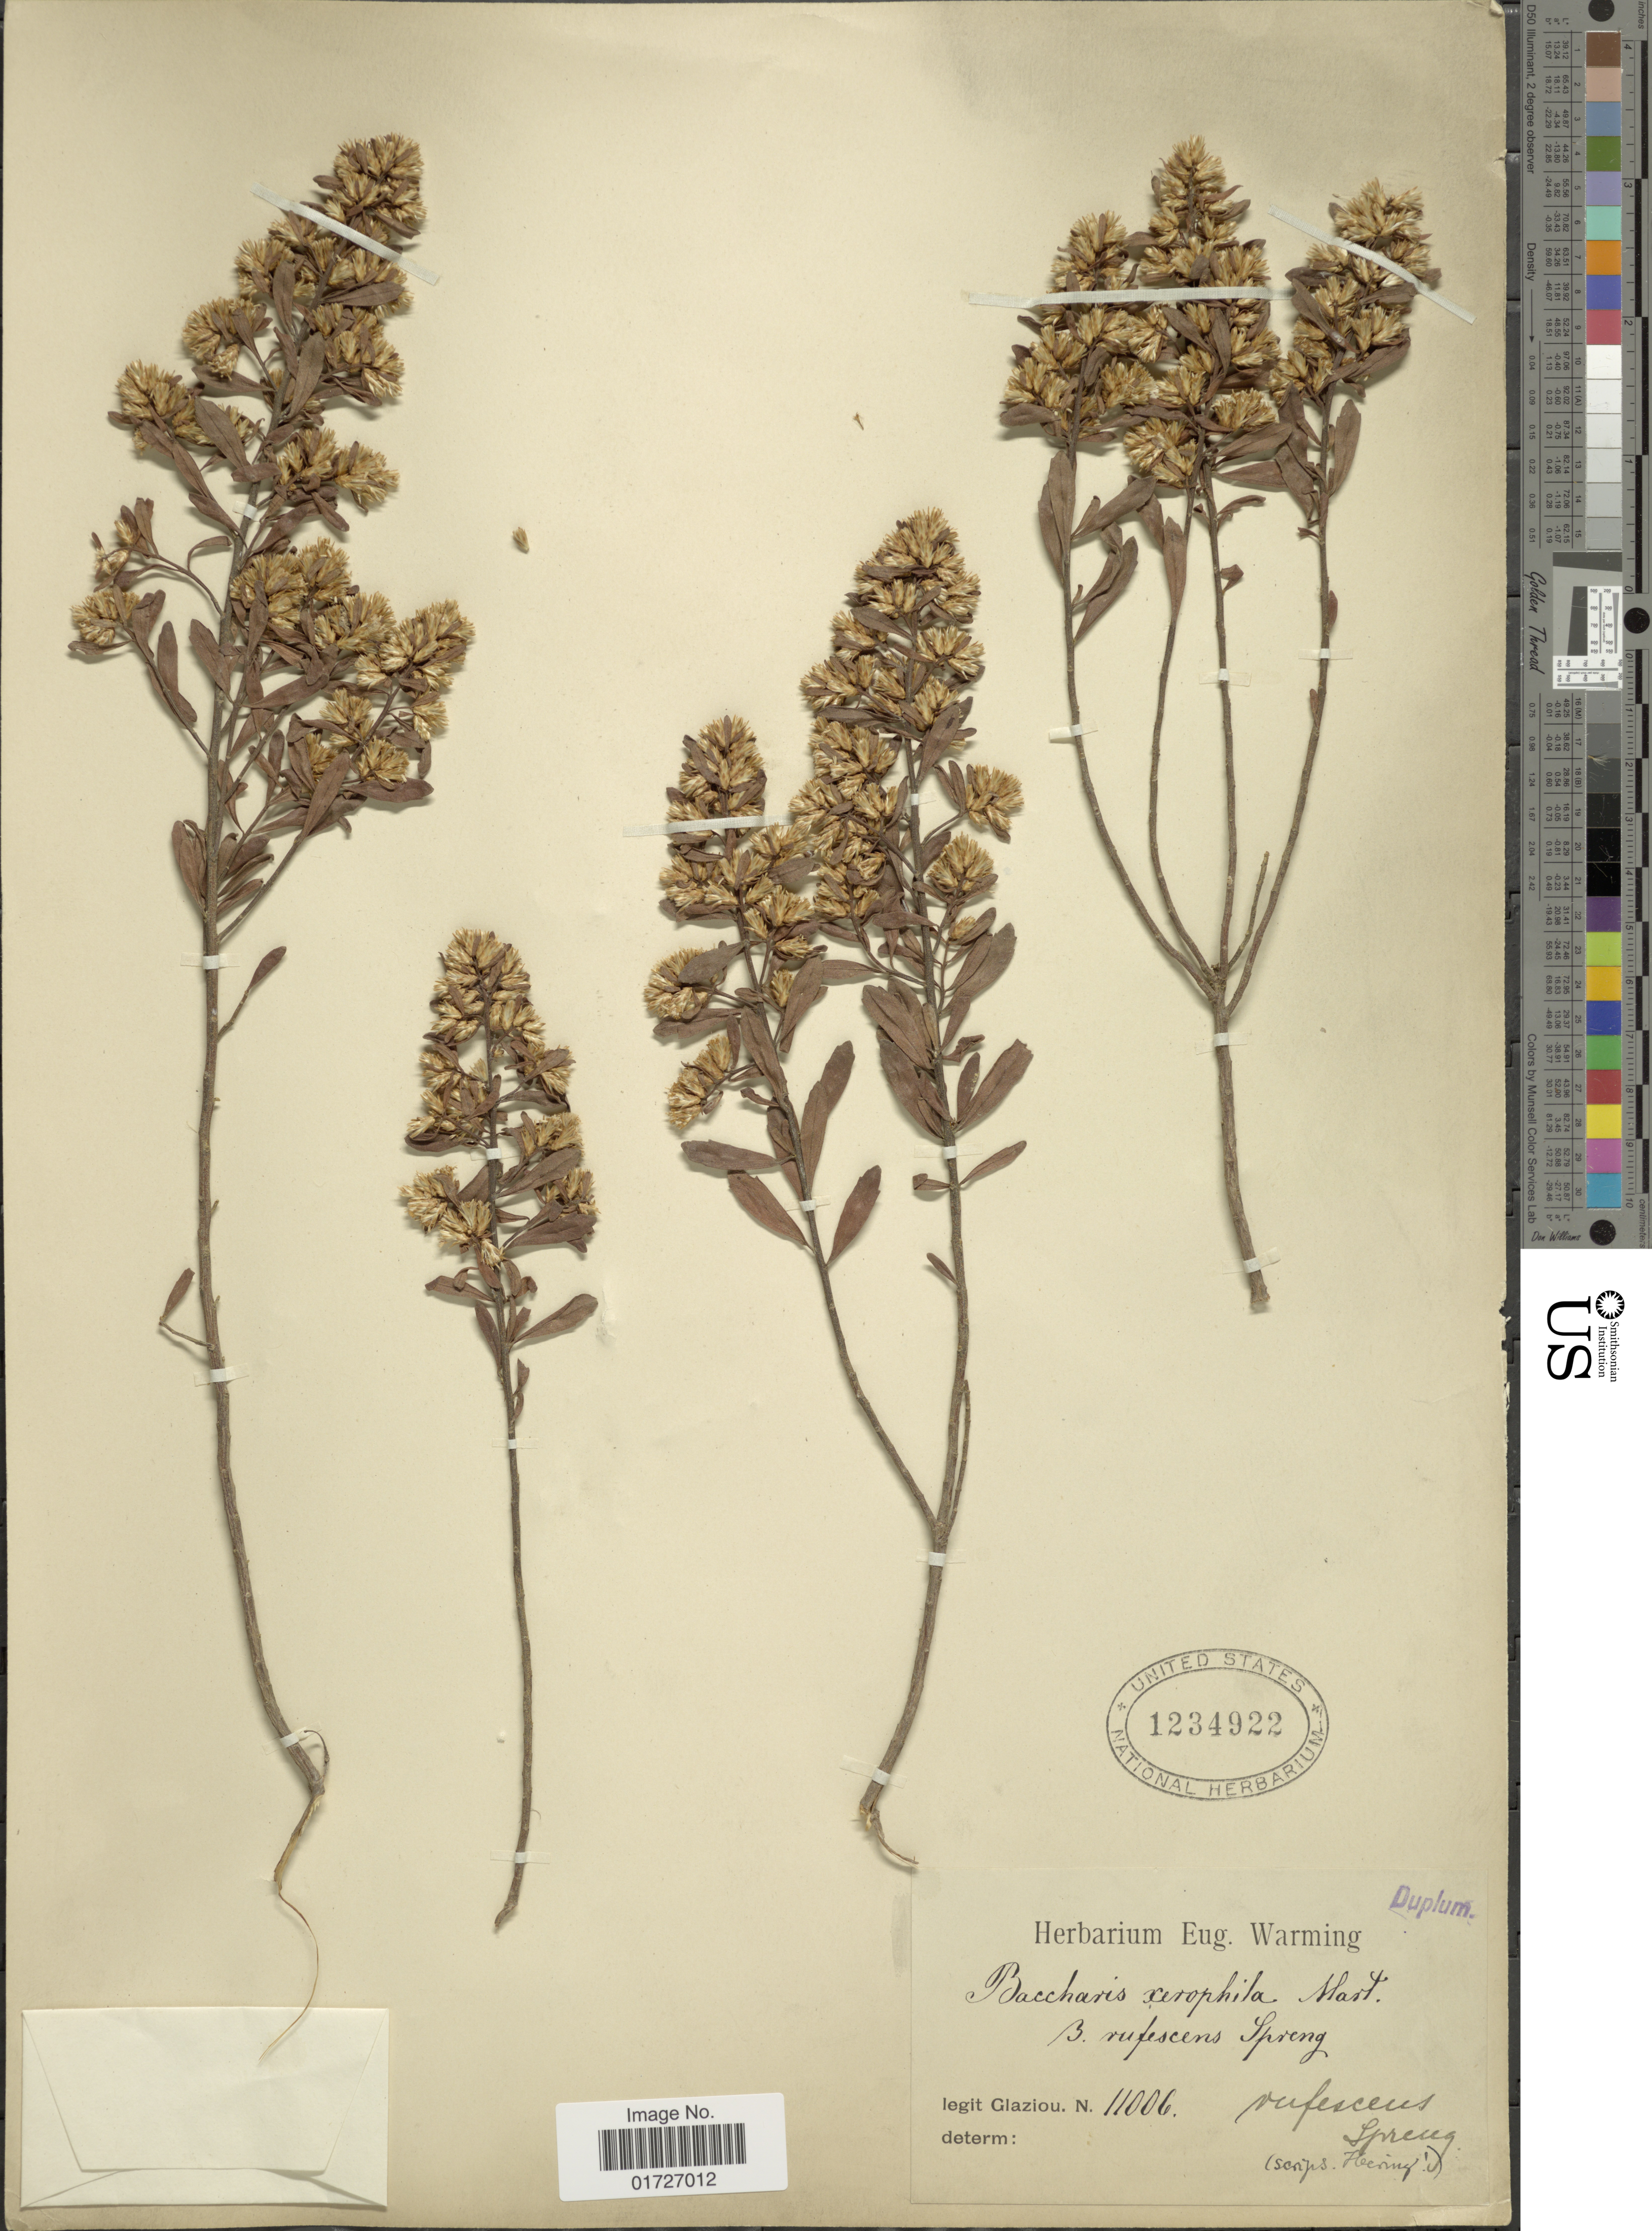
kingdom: Plantae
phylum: Tracheophyta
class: Magnoliopsida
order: Asterales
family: Asteraceae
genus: Baccharis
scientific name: Baccharis sp.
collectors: Glaziou, --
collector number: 11006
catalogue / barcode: US 1234922